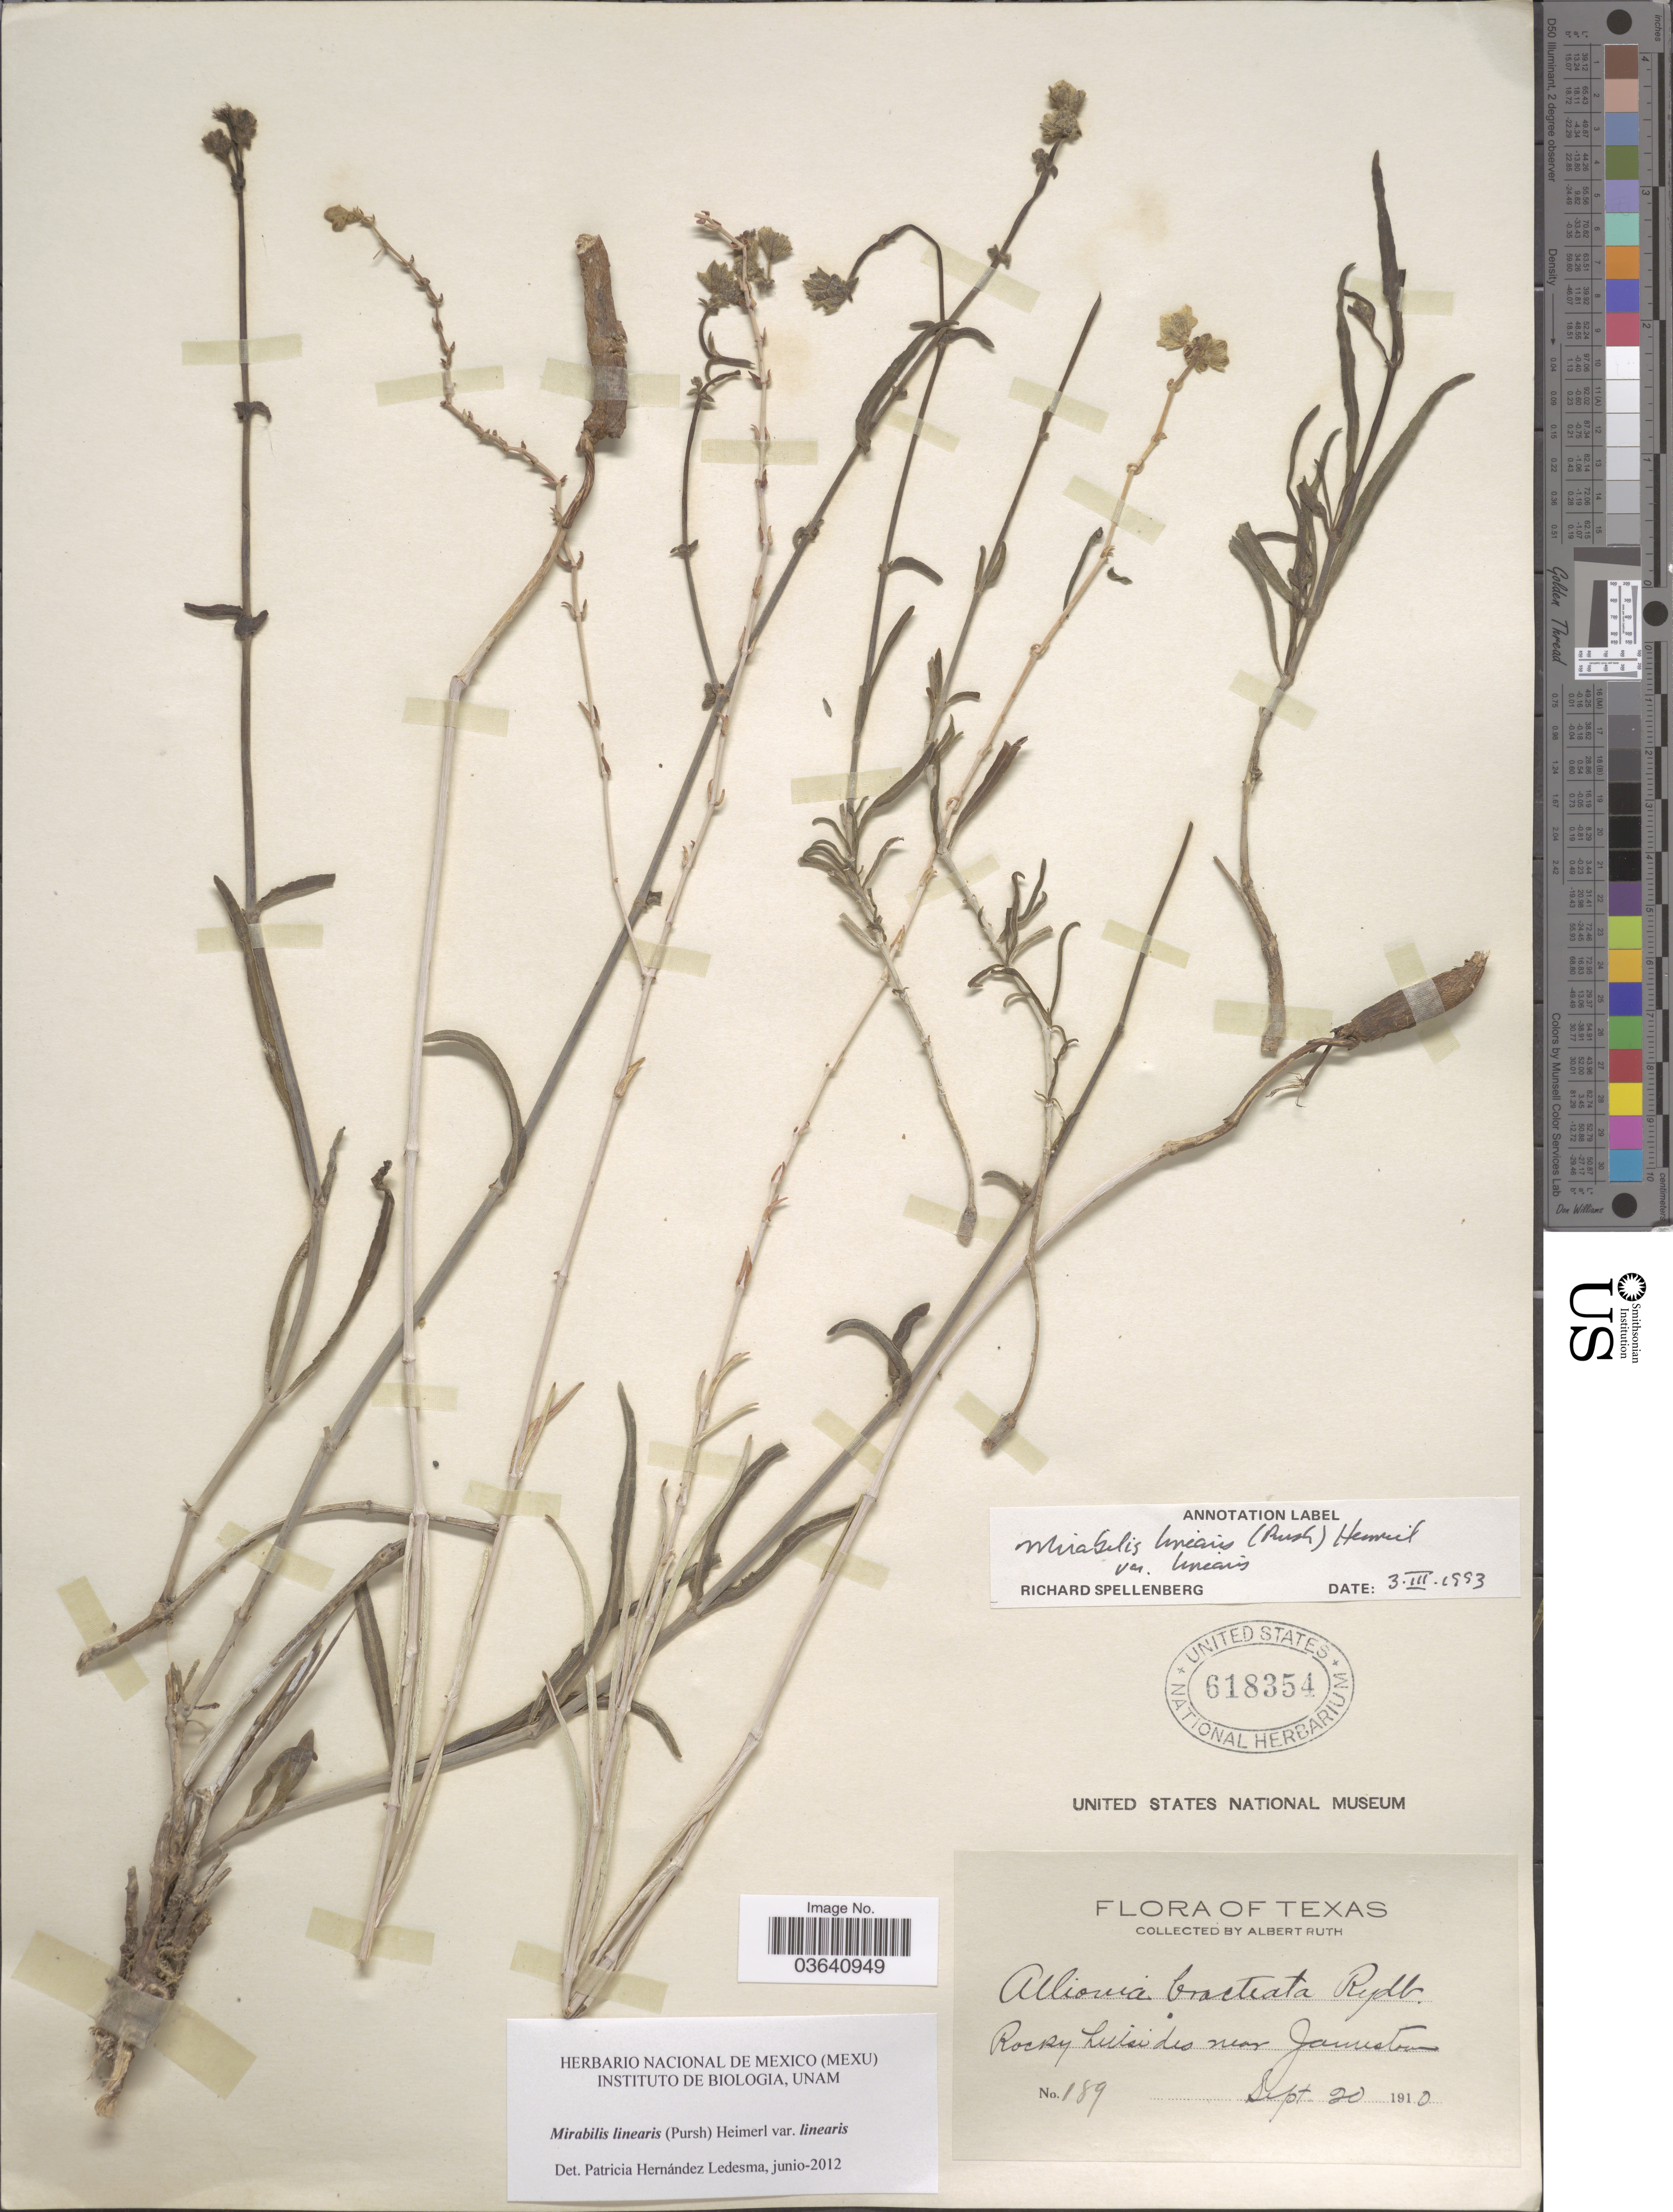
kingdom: Plantae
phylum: Tracheophyta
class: Magnoliopsida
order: Caryophyllales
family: Nyctaginaceae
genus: Mirabilis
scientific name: Mirabilis linearis var. linearis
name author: (Pursh) Heimerl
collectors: A. Ruth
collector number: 189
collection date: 1910-09-20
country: United States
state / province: Texas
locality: Near Jamestown.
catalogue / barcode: US 618354